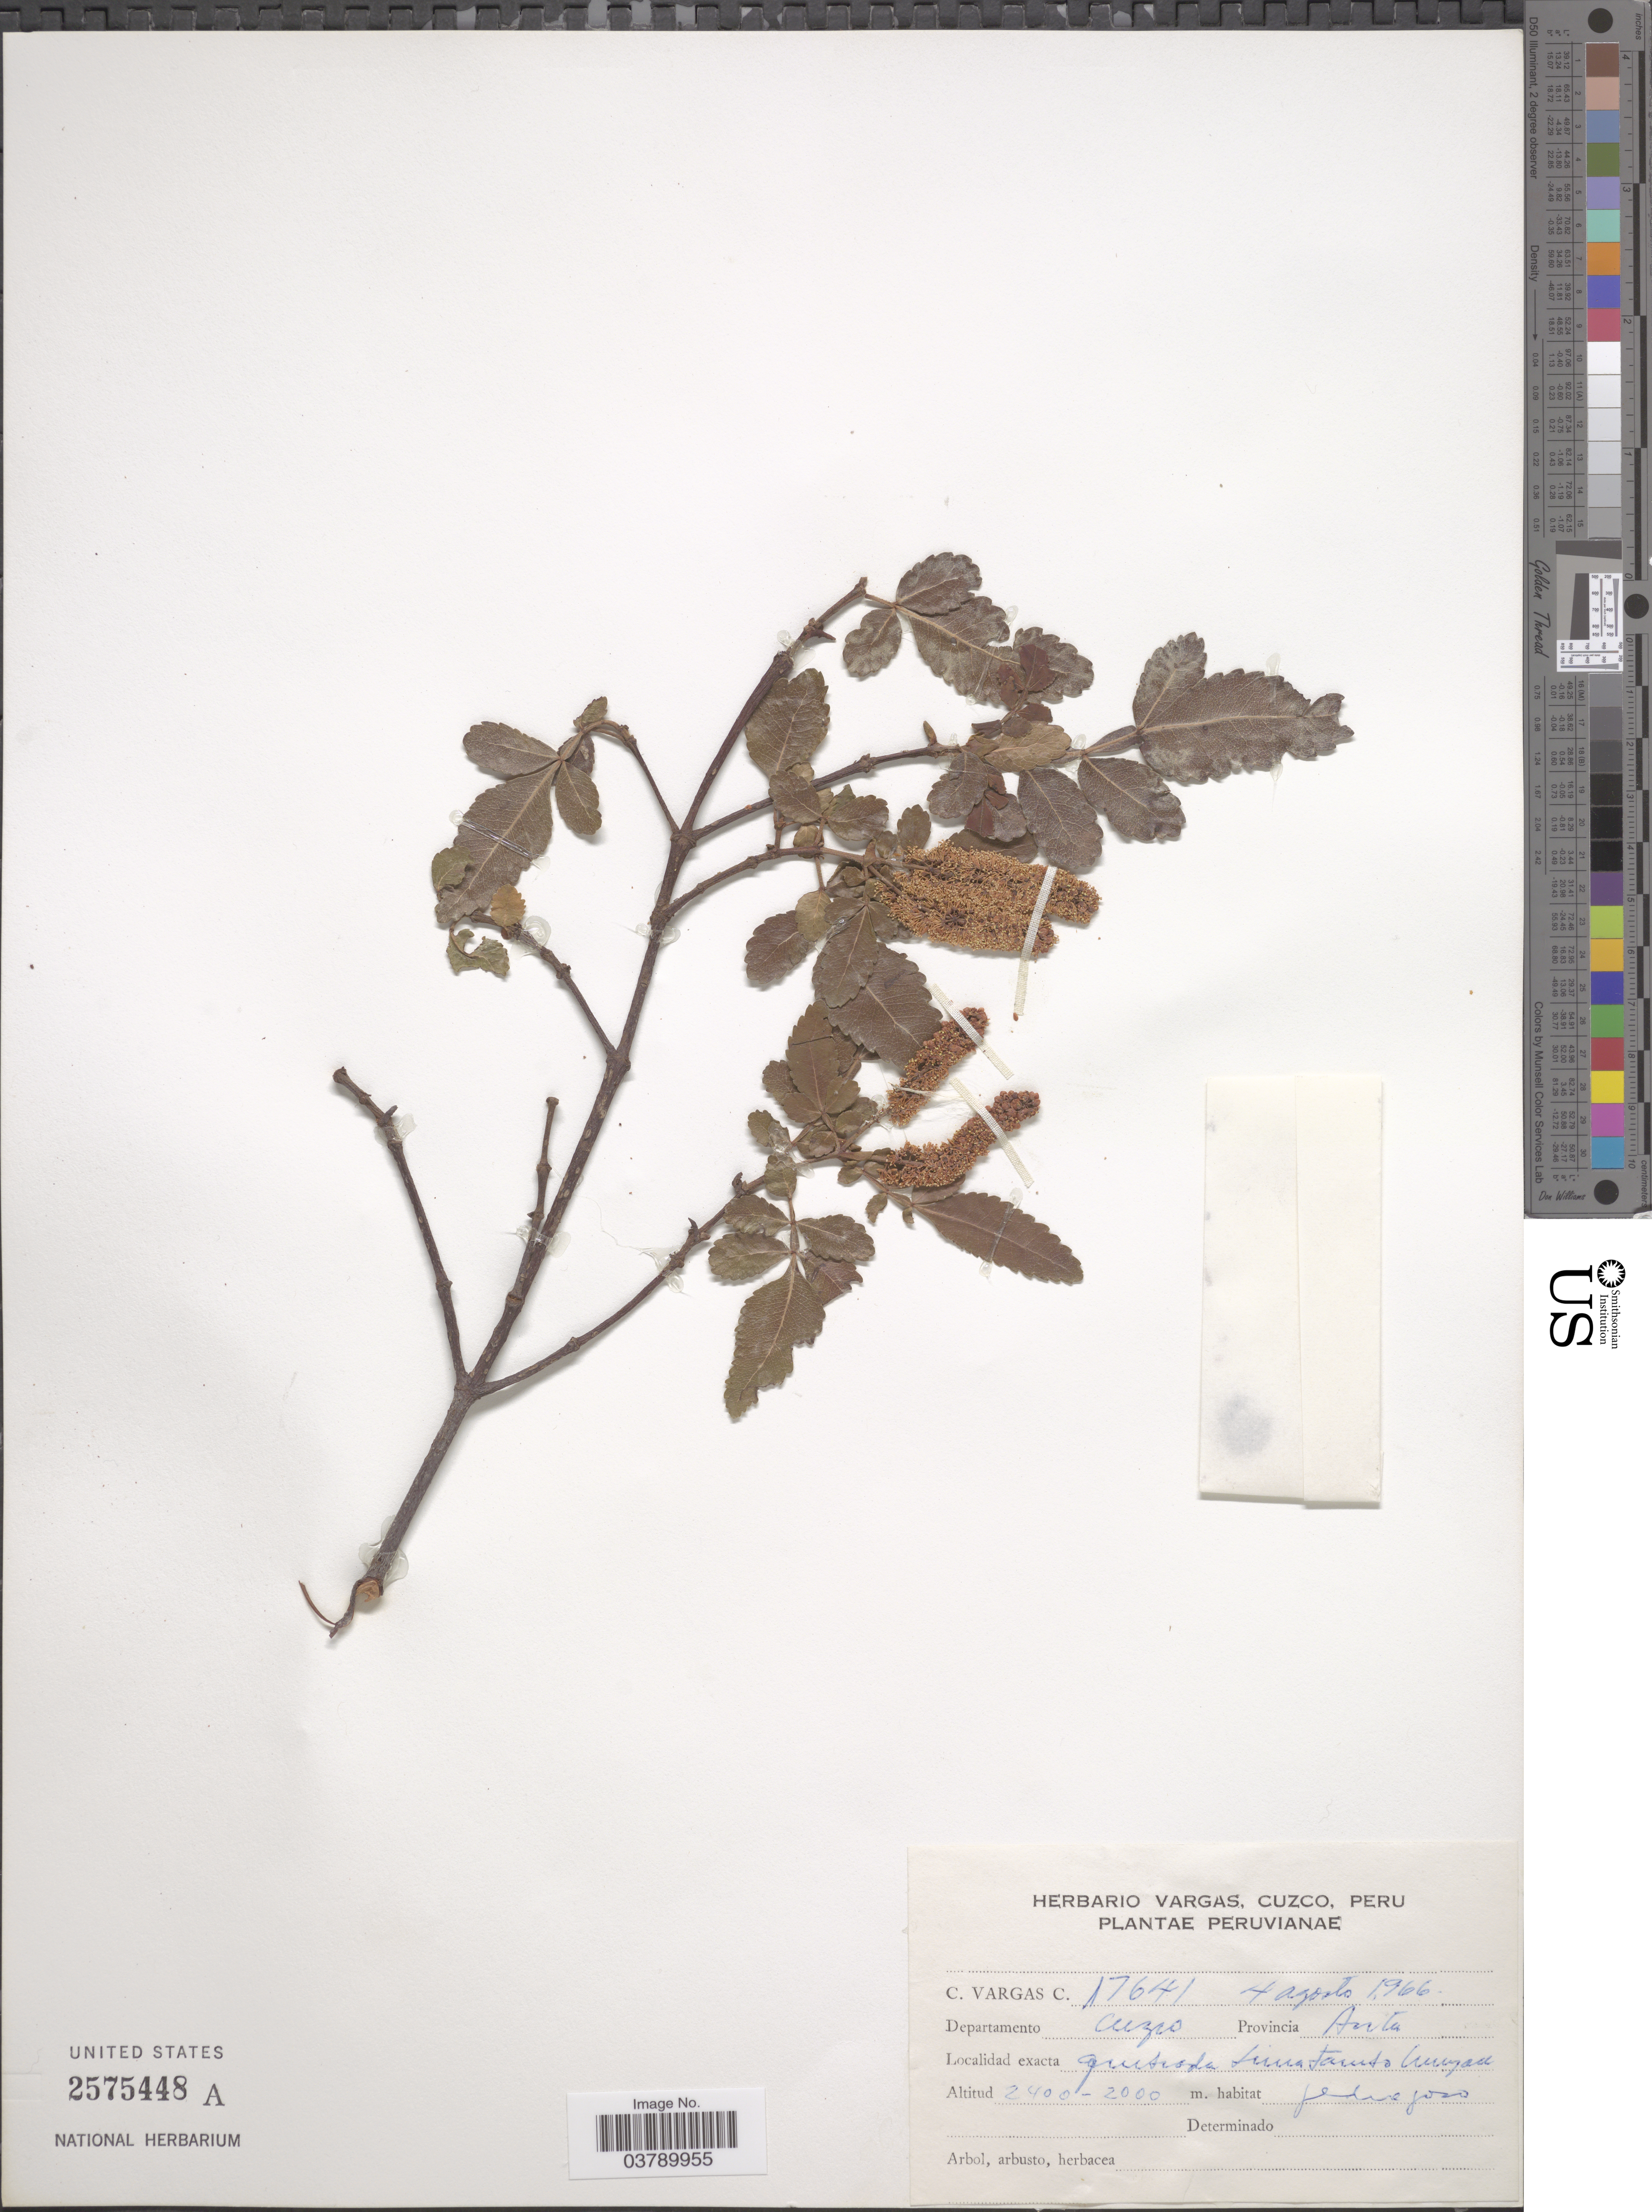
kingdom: Plantae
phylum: Tracheophyta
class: Magnoliopsida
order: Oxalidales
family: Cunoniaceae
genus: Weinmannia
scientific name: Weinmannia sp.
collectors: C. Vargas Calderón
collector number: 17641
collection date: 1966-08-04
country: Peru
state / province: Cusco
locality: Departamento Cuzco. Provincia Anta. Quisioda Limatambo Amyac.*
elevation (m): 2000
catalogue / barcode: US 2575448A